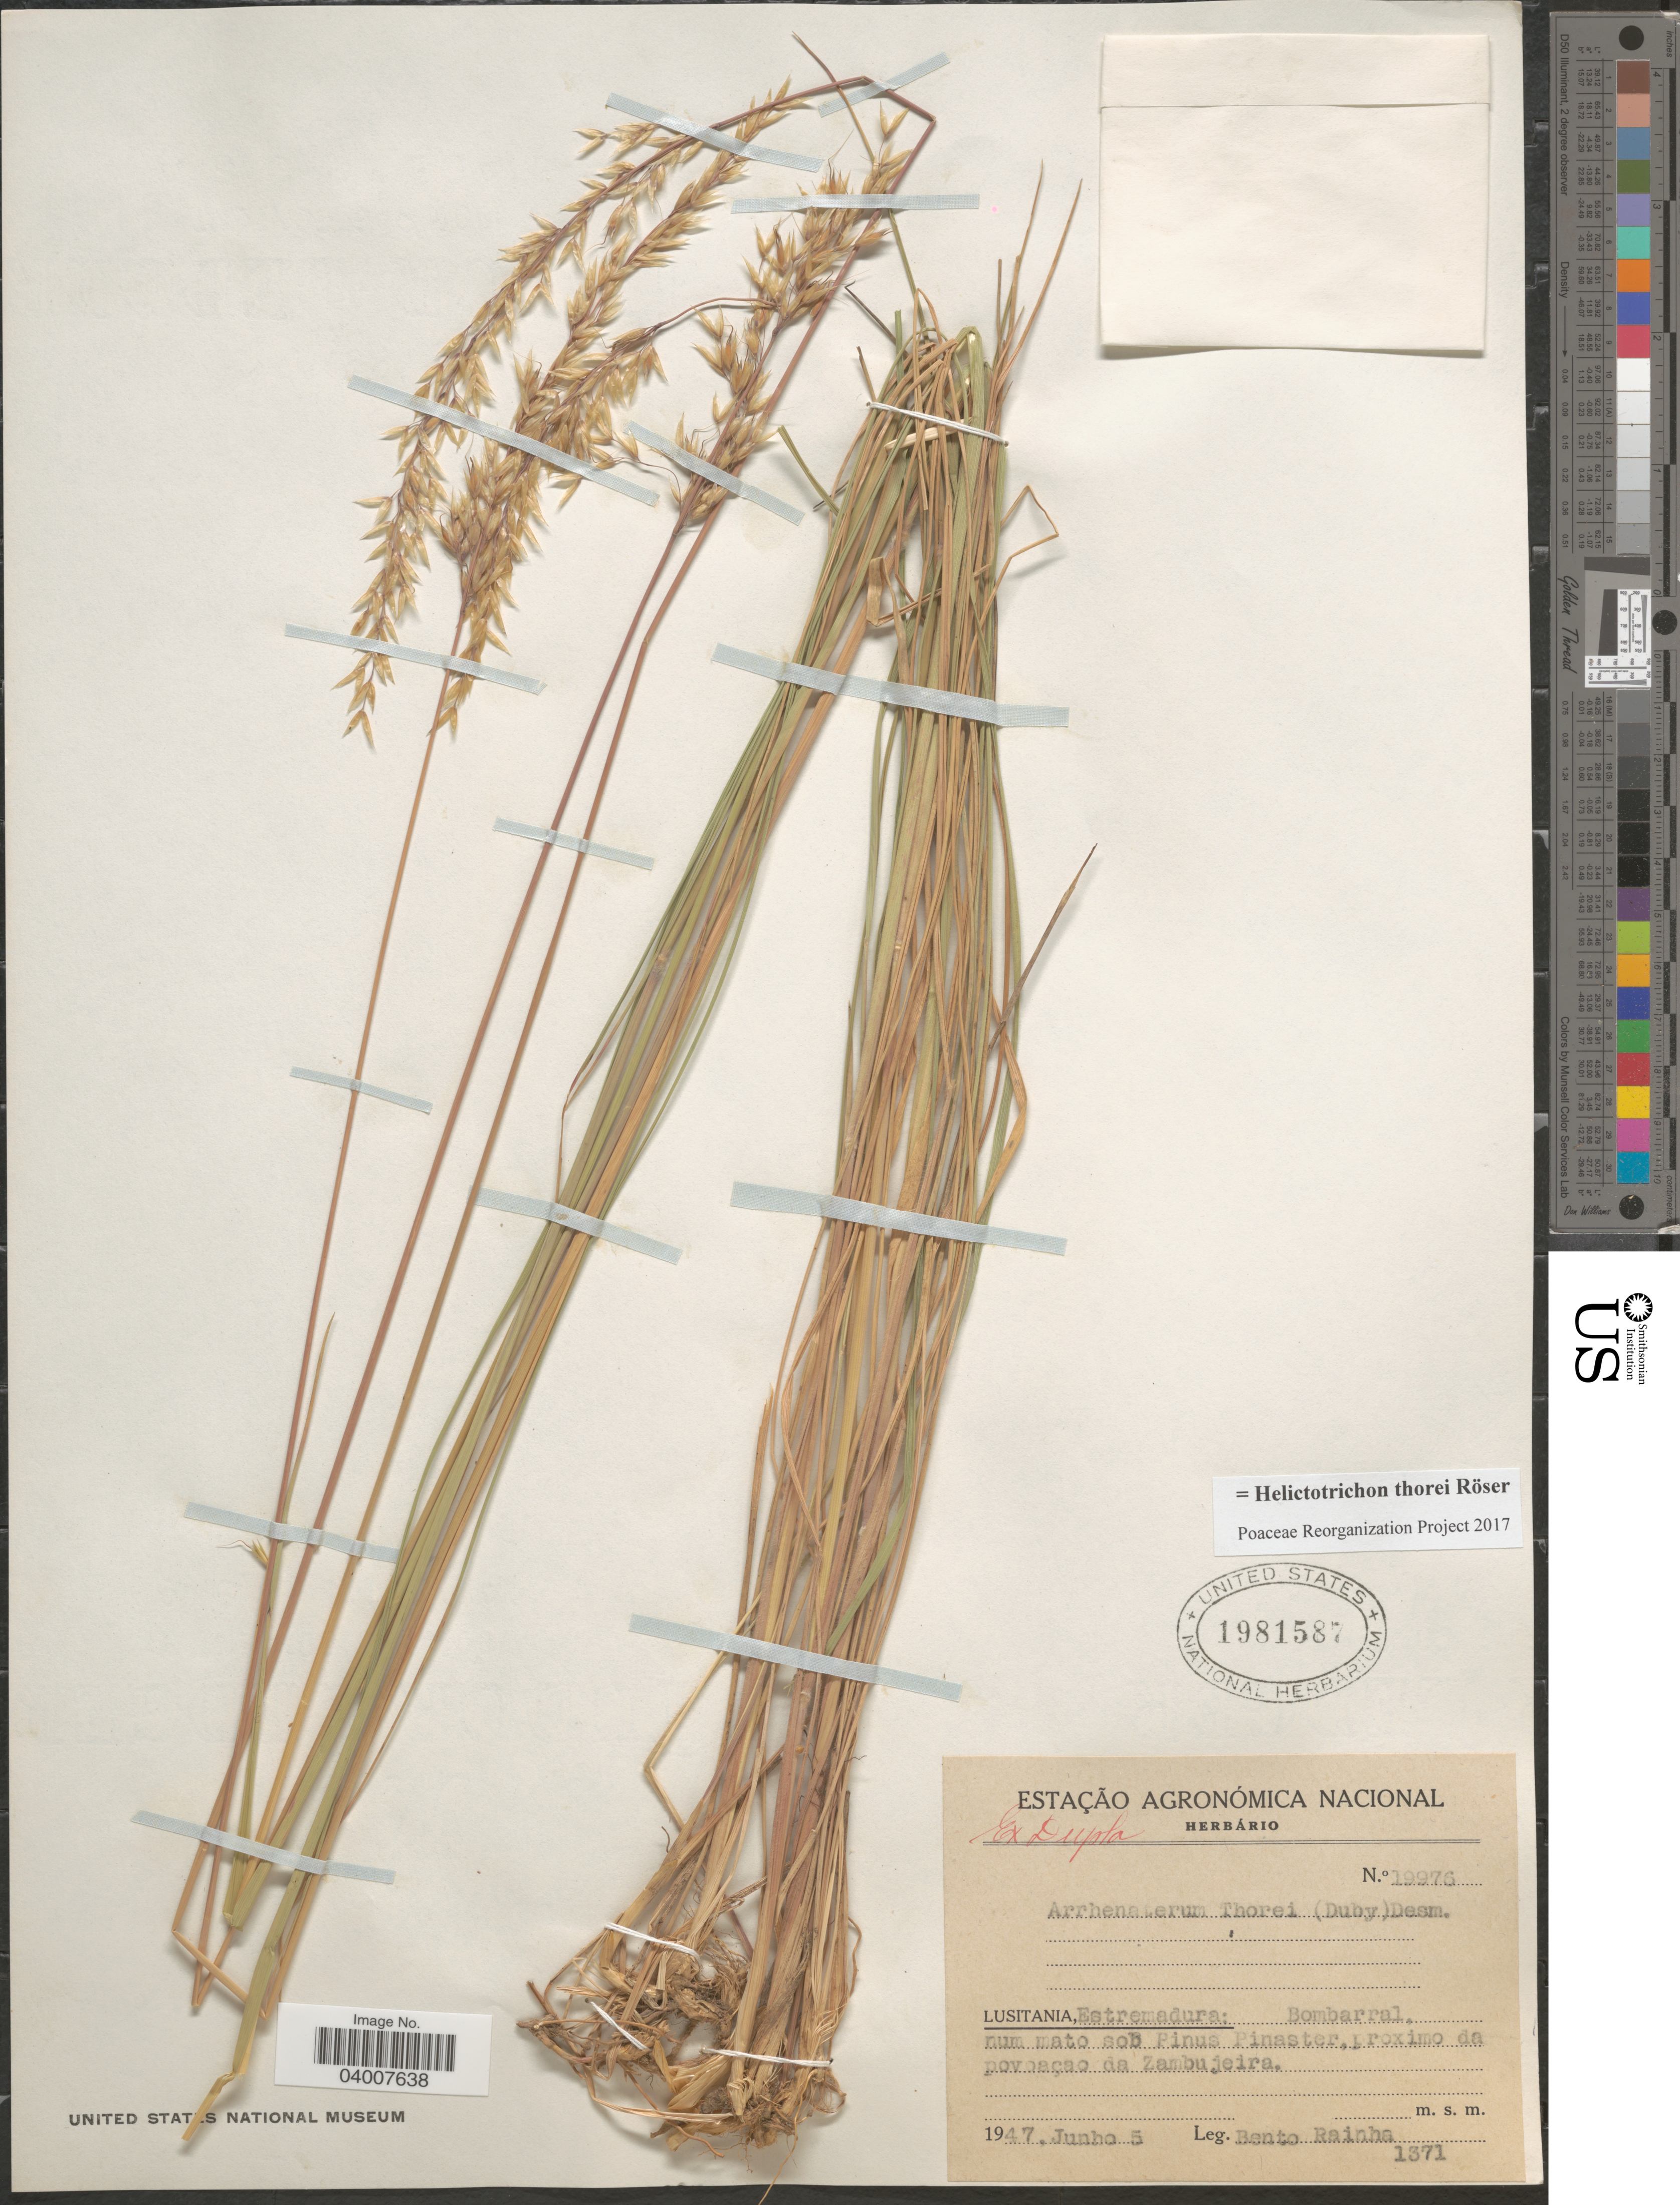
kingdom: Plantae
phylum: Tracheophyta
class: Liliopsida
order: Poales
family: Poaceae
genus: Helictotrichon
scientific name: Helictotrichon thorei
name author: Röser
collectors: B. Rainha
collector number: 1371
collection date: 1947-06-05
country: Portugal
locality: Estremadura: Bombarral, num mato sob Pinus Pinaster, proximo da povoaçao da Zambujeira.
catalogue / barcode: US 1981587